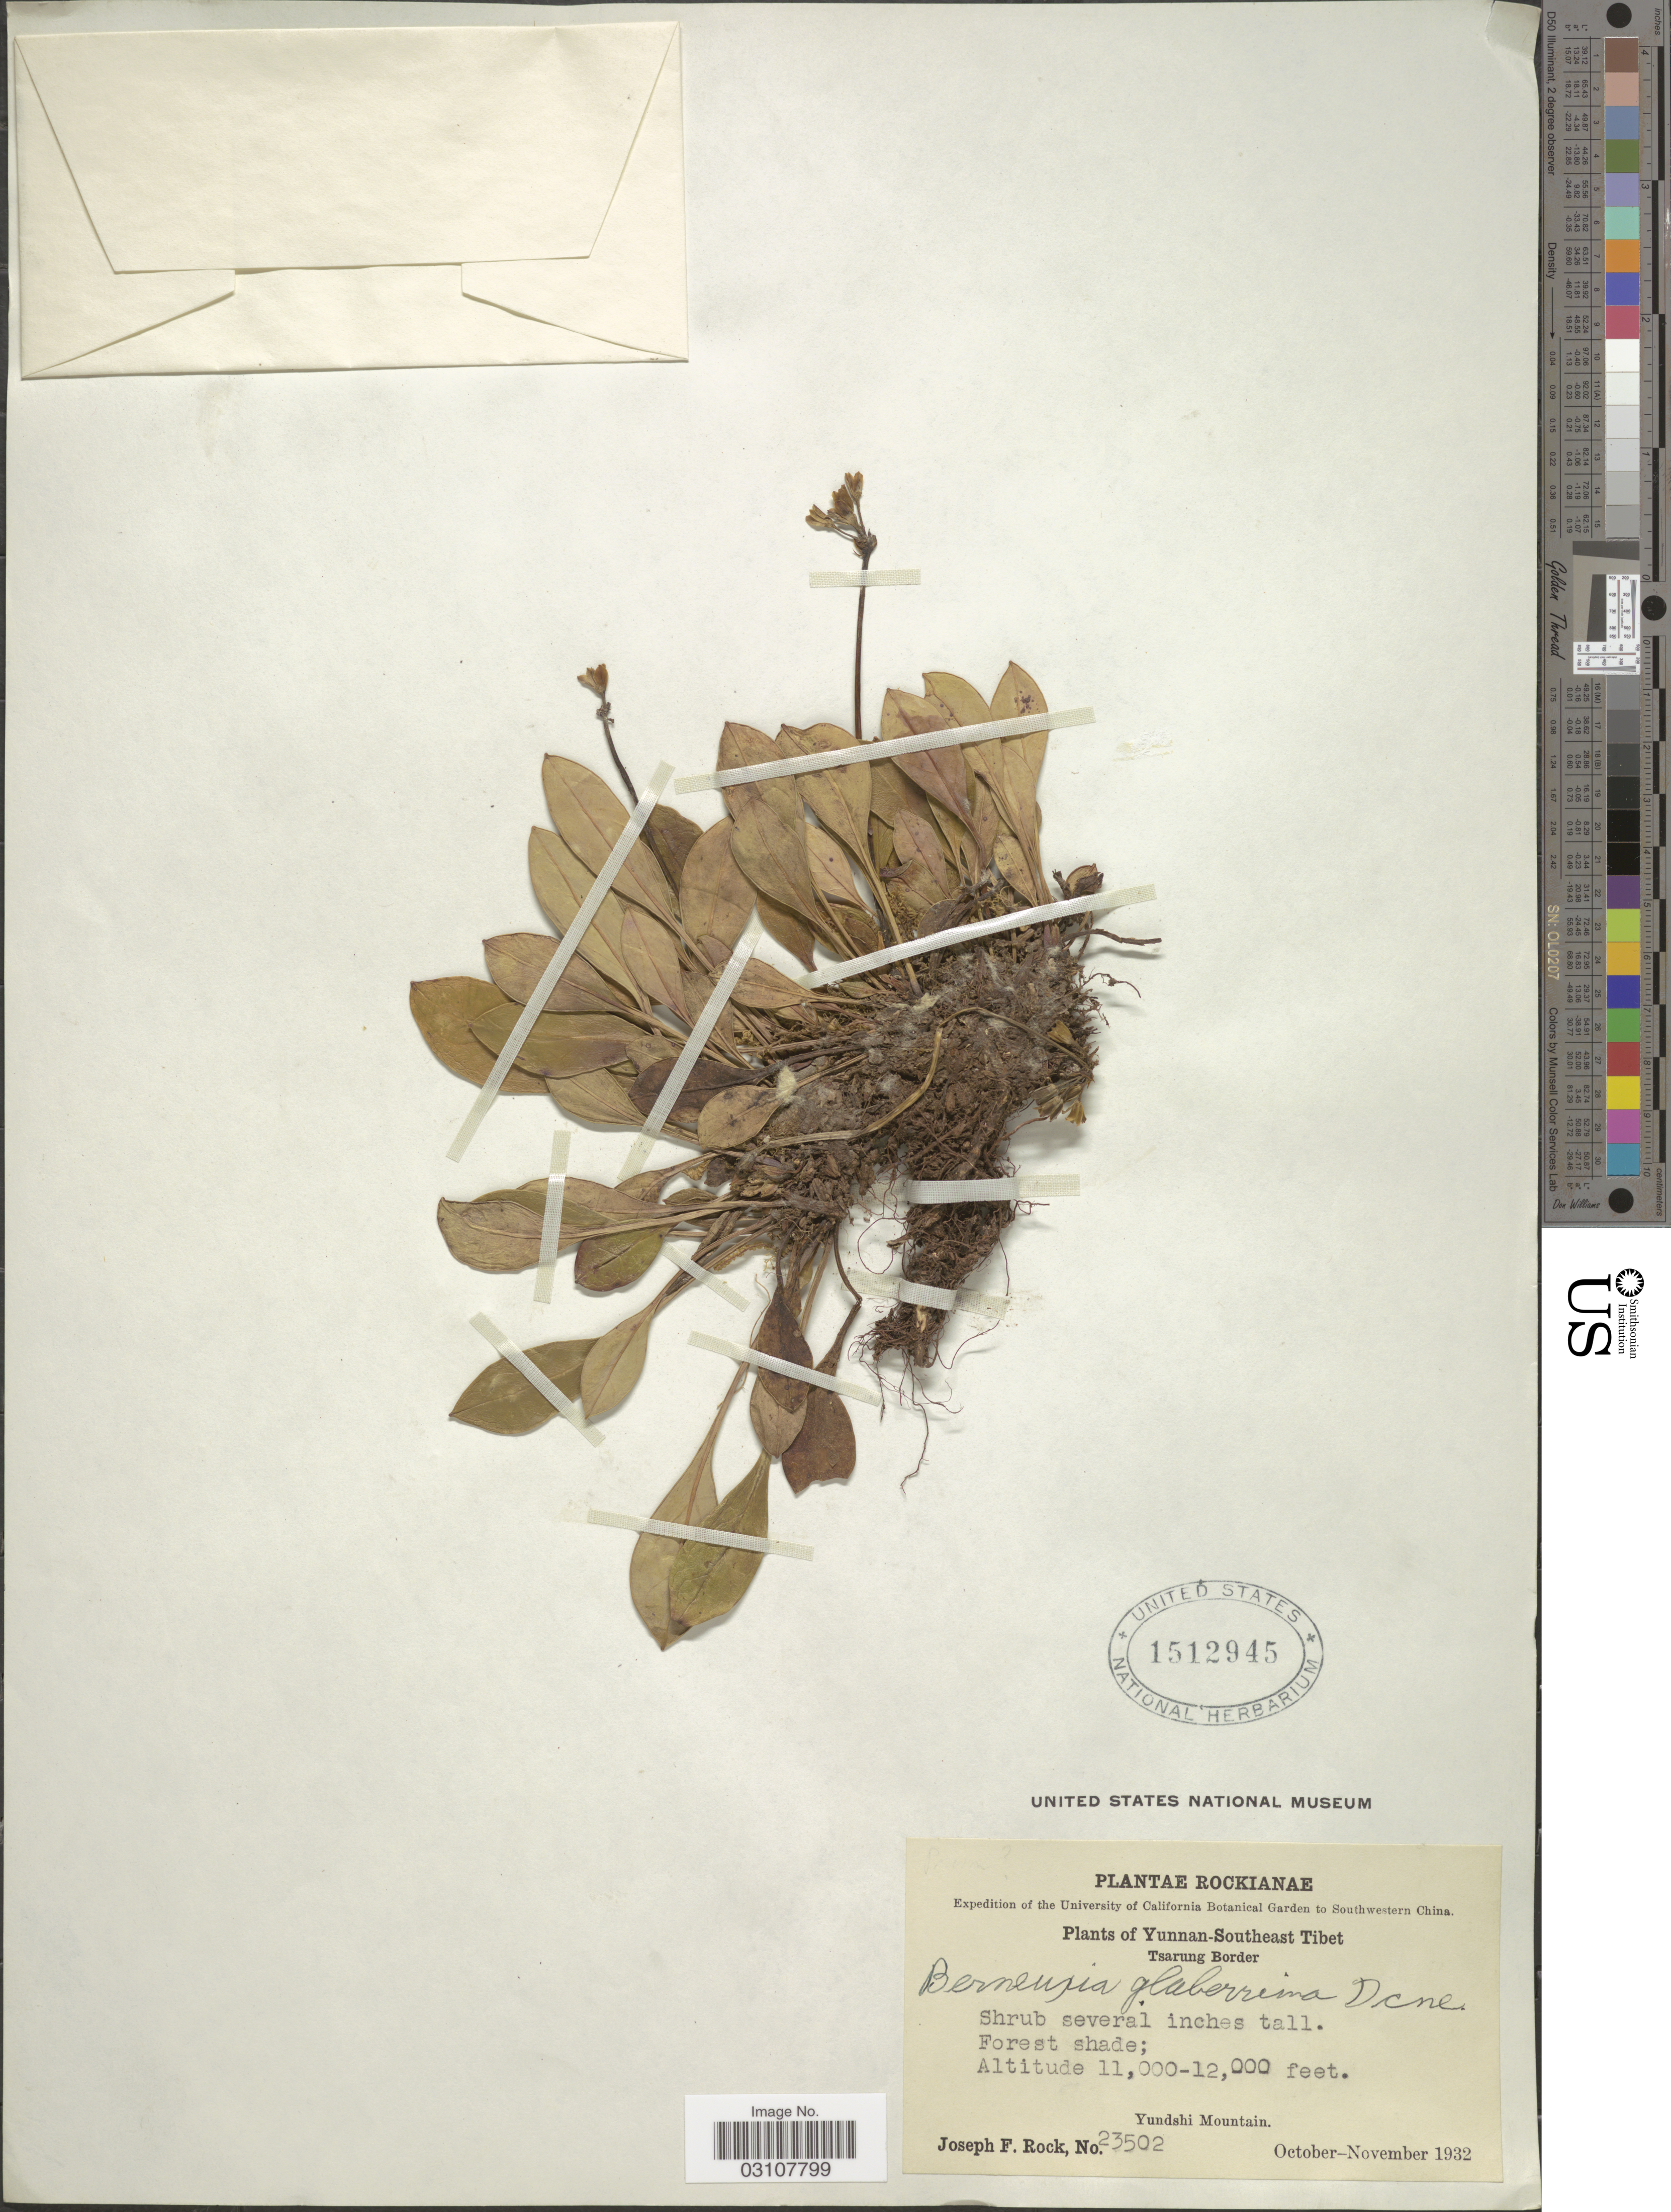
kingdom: Plantae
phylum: Tracheophyta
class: Magnoliopsida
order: Ericales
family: Diapensiaceae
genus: Berneuxia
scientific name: Berneuxia thibetica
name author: Decne.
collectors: J. F. Rock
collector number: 23502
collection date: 1932-10/1932-11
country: China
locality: Southwestern China. Yunnan-Southeast Tibet. Tsarung Border. Yundshi Mountain.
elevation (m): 3353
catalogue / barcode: US 1512945